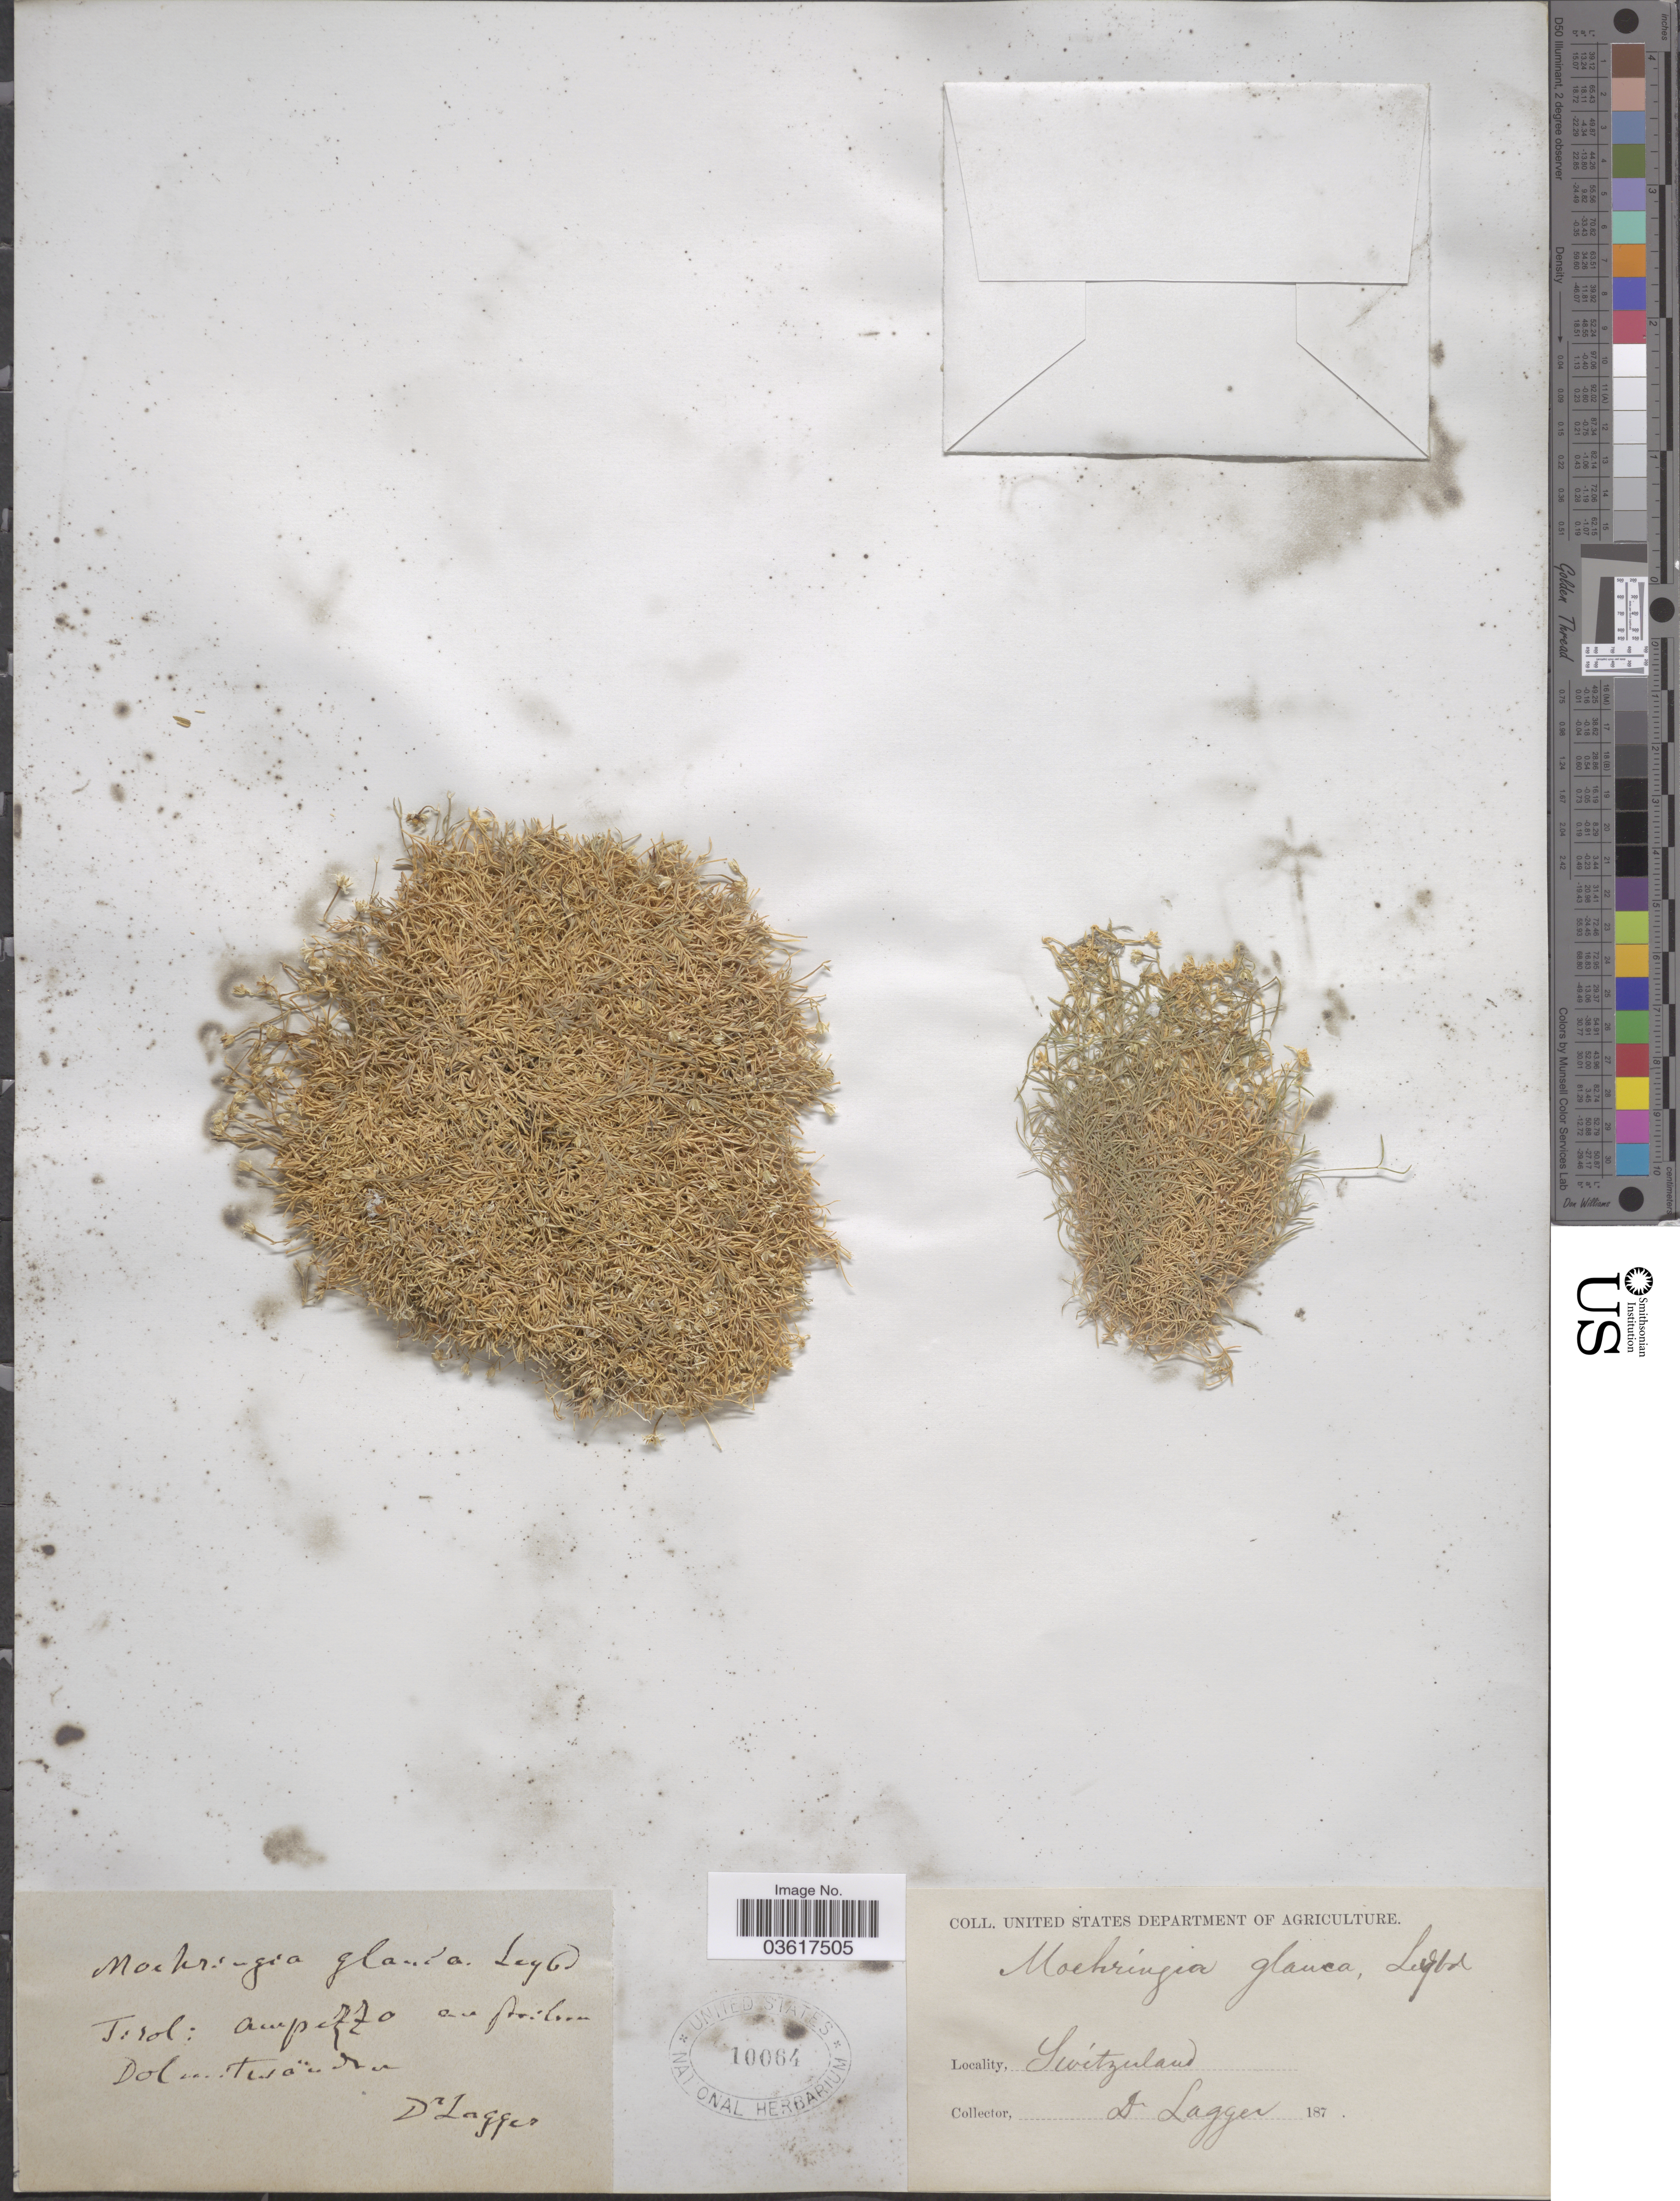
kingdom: Plantae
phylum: Tracheophyta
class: Magnoliopsida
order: Caryophyllales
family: Caryophyllaceae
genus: Moehringia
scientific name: Moehringia glauca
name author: Leyb.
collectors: F. J. Lagger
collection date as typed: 187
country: Italy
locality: Tirol: Ampezzo au friboug Dol [illegible text].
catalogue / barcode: US 10064